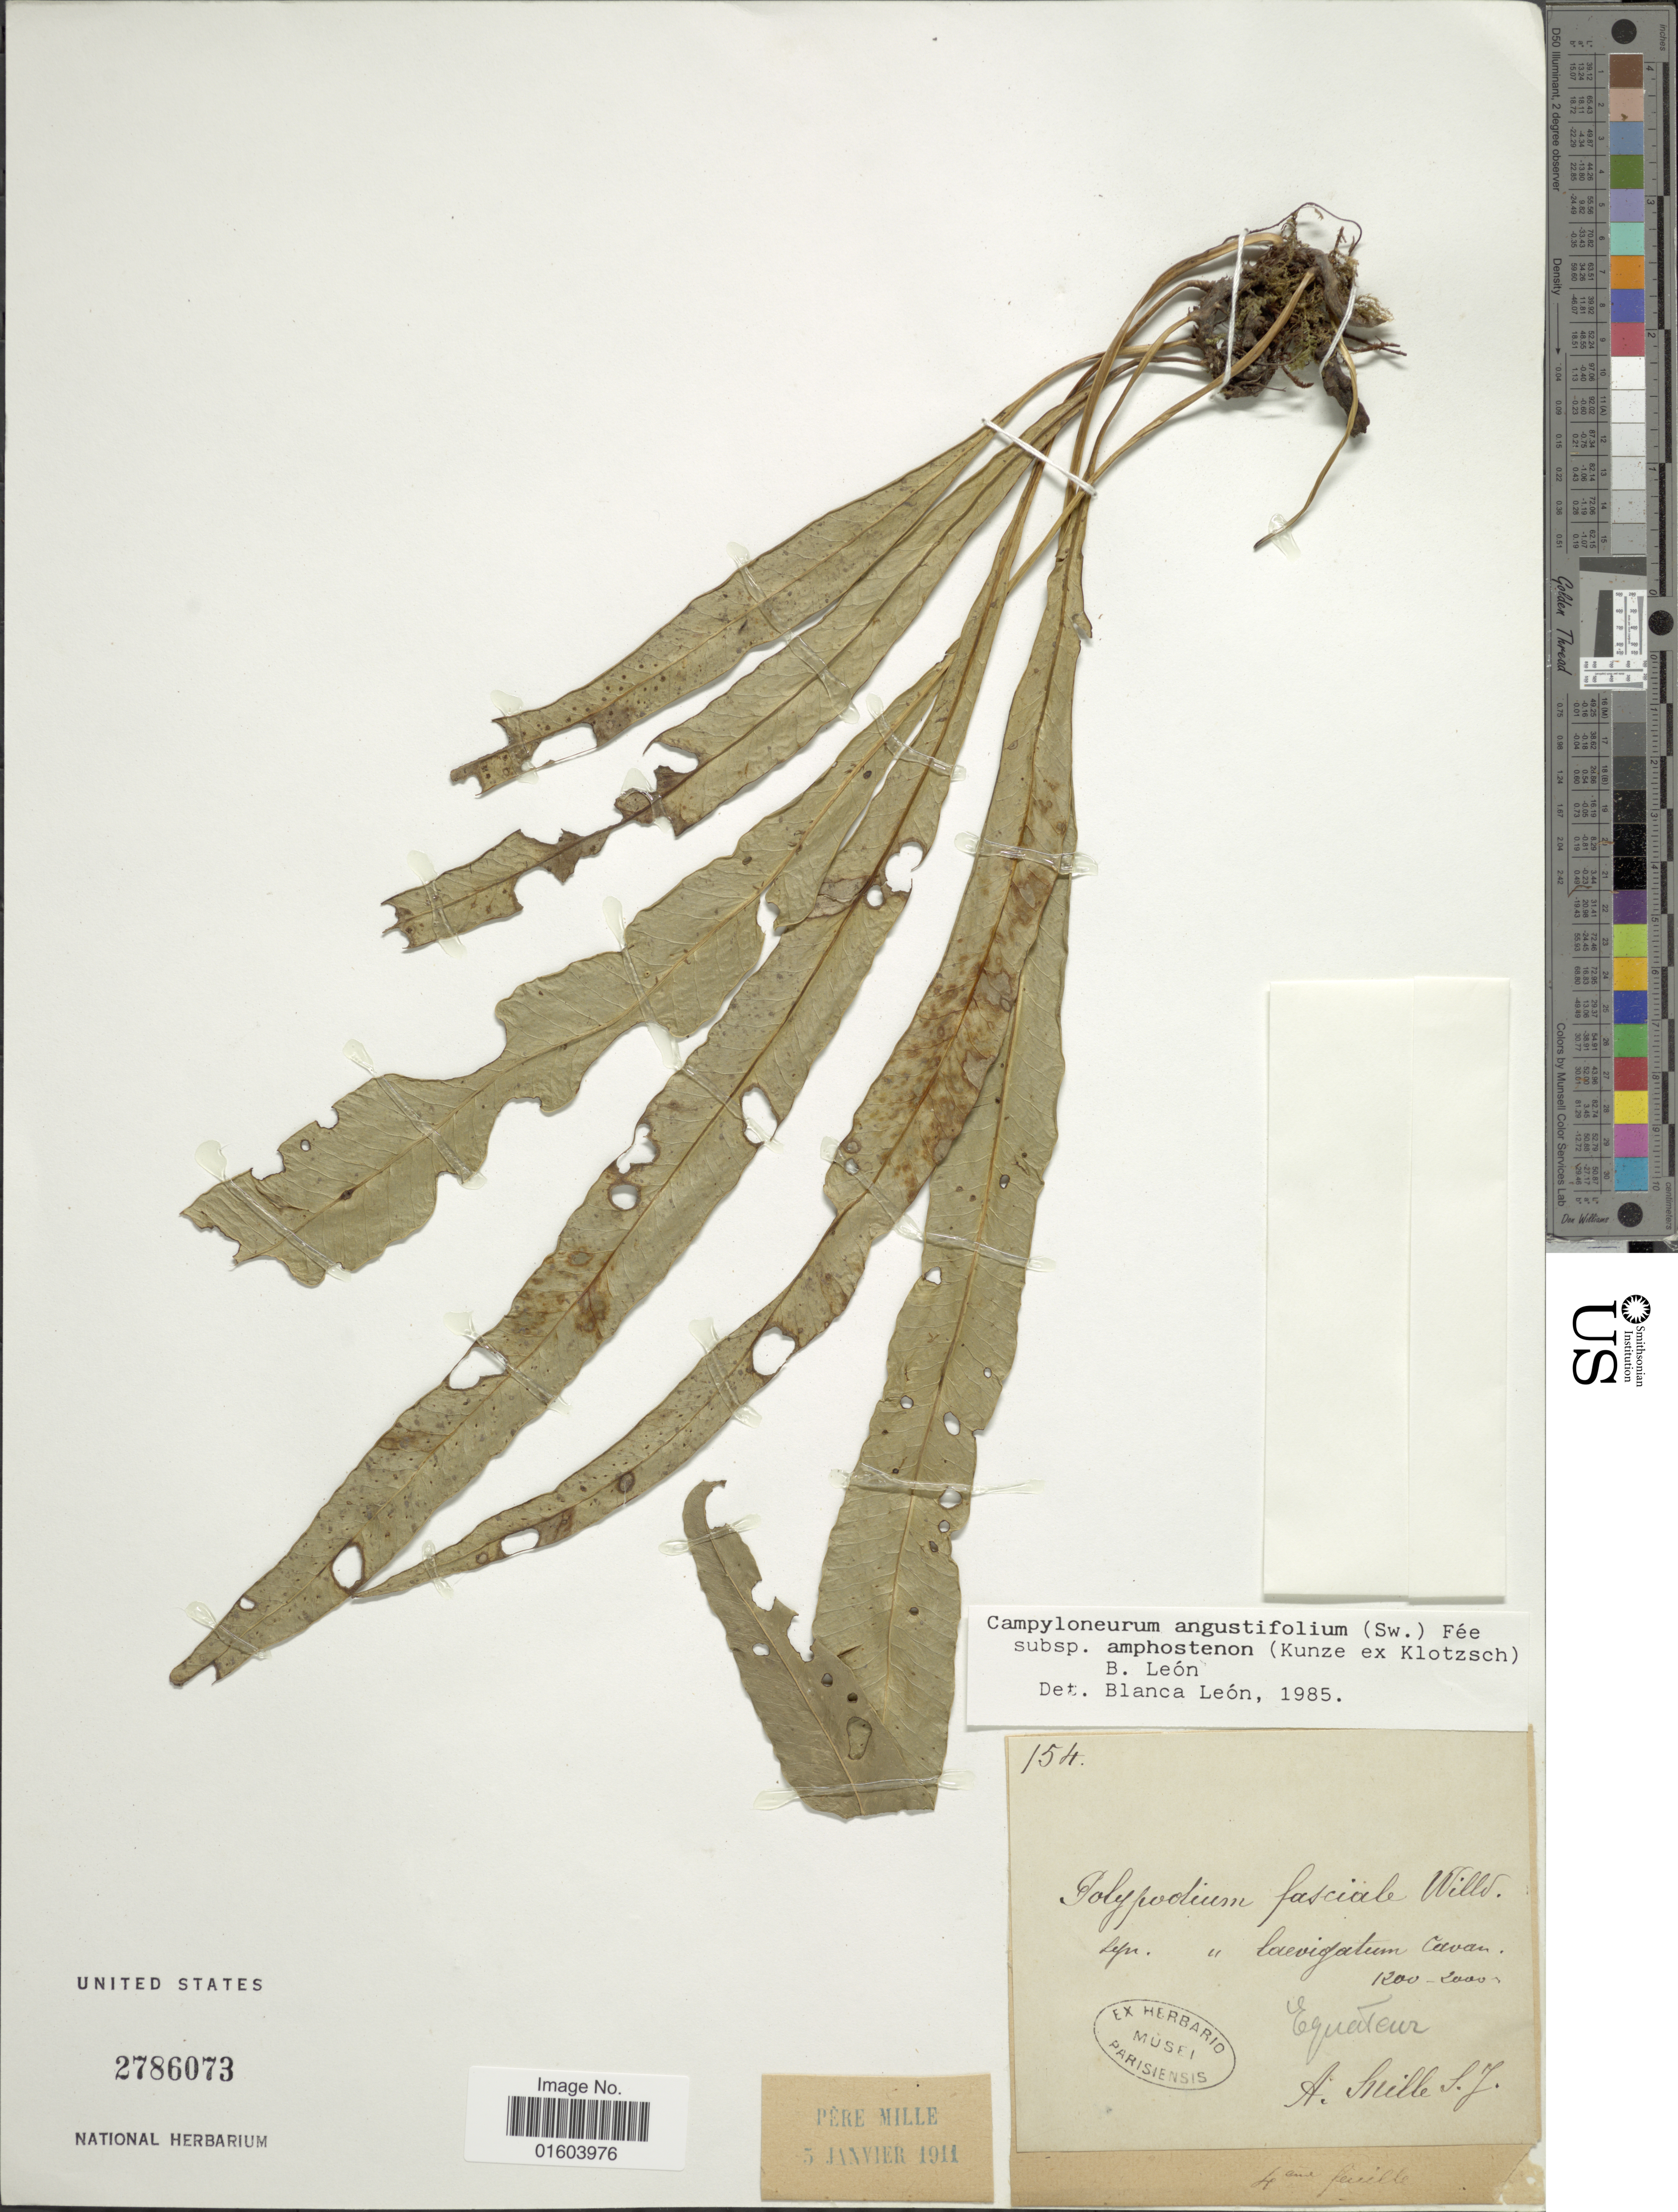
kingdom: Plantae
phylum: Tracheophyta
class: Polypodiopsida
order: Polypodiales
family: Polypodiaceae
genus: Campyloneurum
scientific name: Campyloneurum angustifolium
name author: (Sw.) Fée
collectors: A. Mille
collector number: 154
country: Ecuador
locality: Equateur.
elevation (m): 366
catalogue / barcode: US 2786073